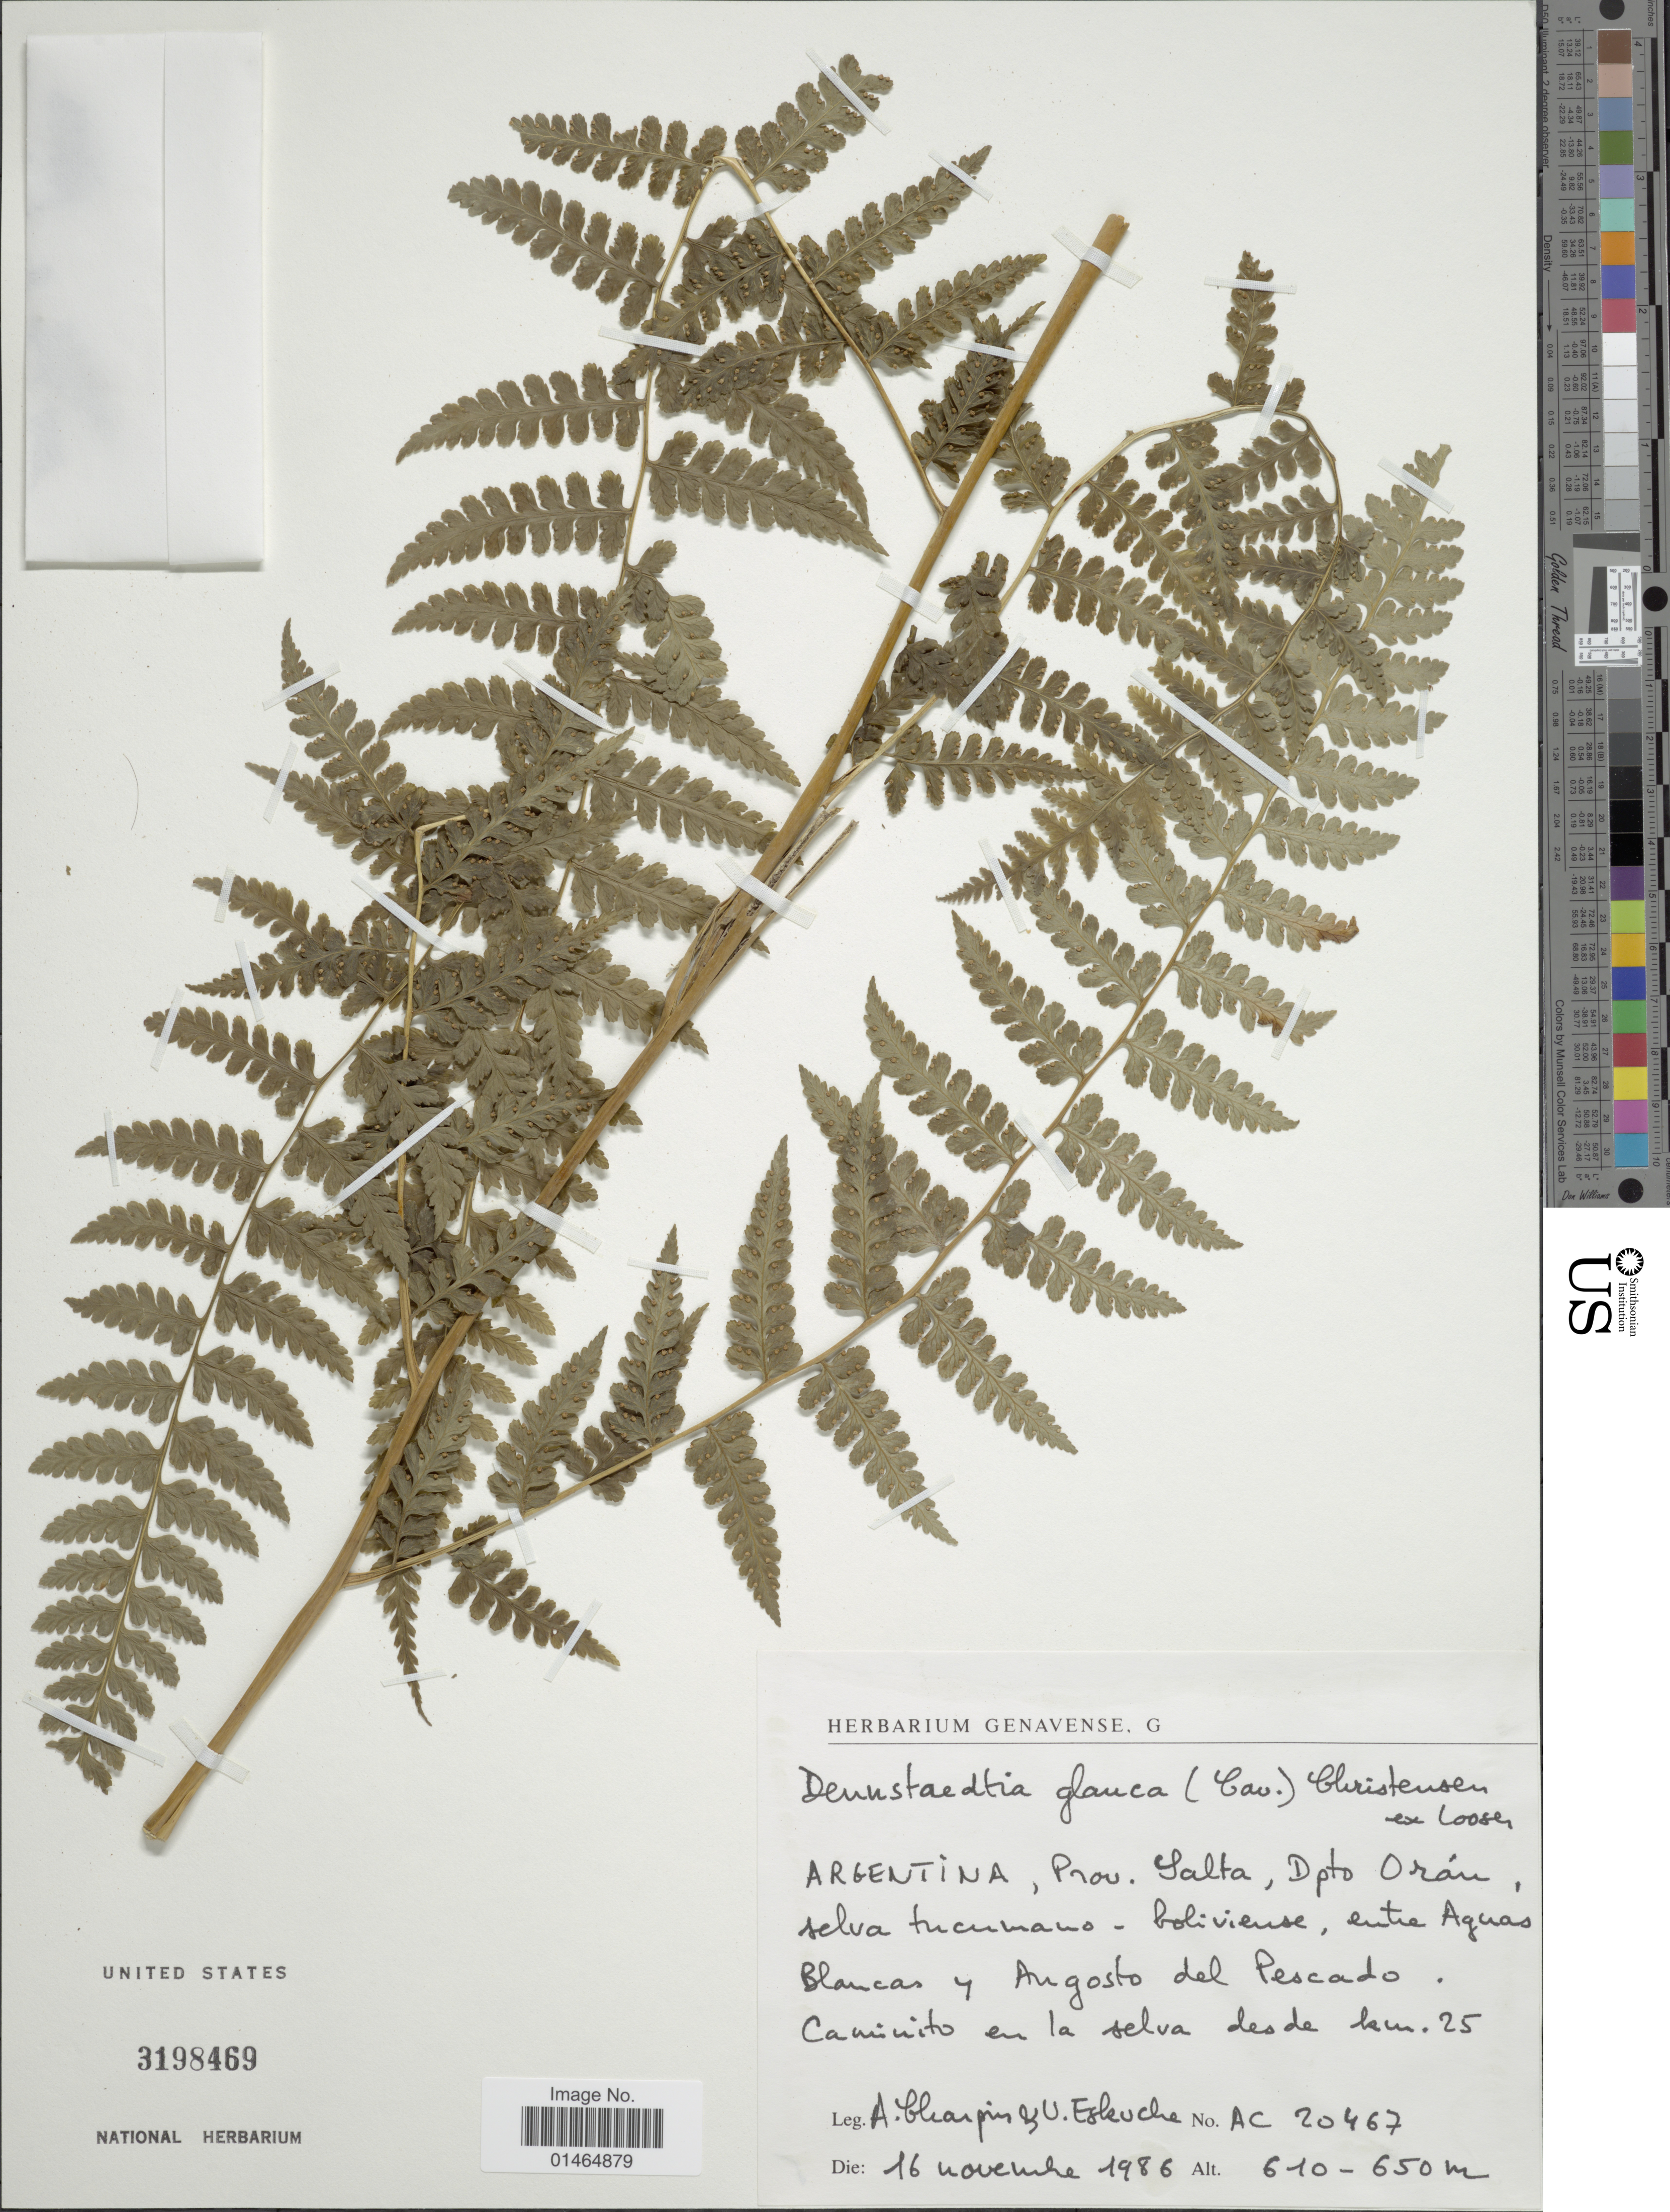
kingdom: Plantae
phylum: Tracheophyta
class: Polypodiopsida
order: Polypodiales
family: Dennstaedtiaceae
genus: Dennstaedtia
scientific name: Dennstaedtia globulifera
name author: (Poir.) Hieron.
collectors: A. Charpin & U. Esleuche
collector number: AC 20467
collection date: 1986-11-16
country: Argentina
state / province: Salta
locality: Dpto Orán, selva tucumano- boliviense, entre Aguas Blancas y Augosto del Pescado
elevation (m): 610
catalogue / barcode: US 3198469